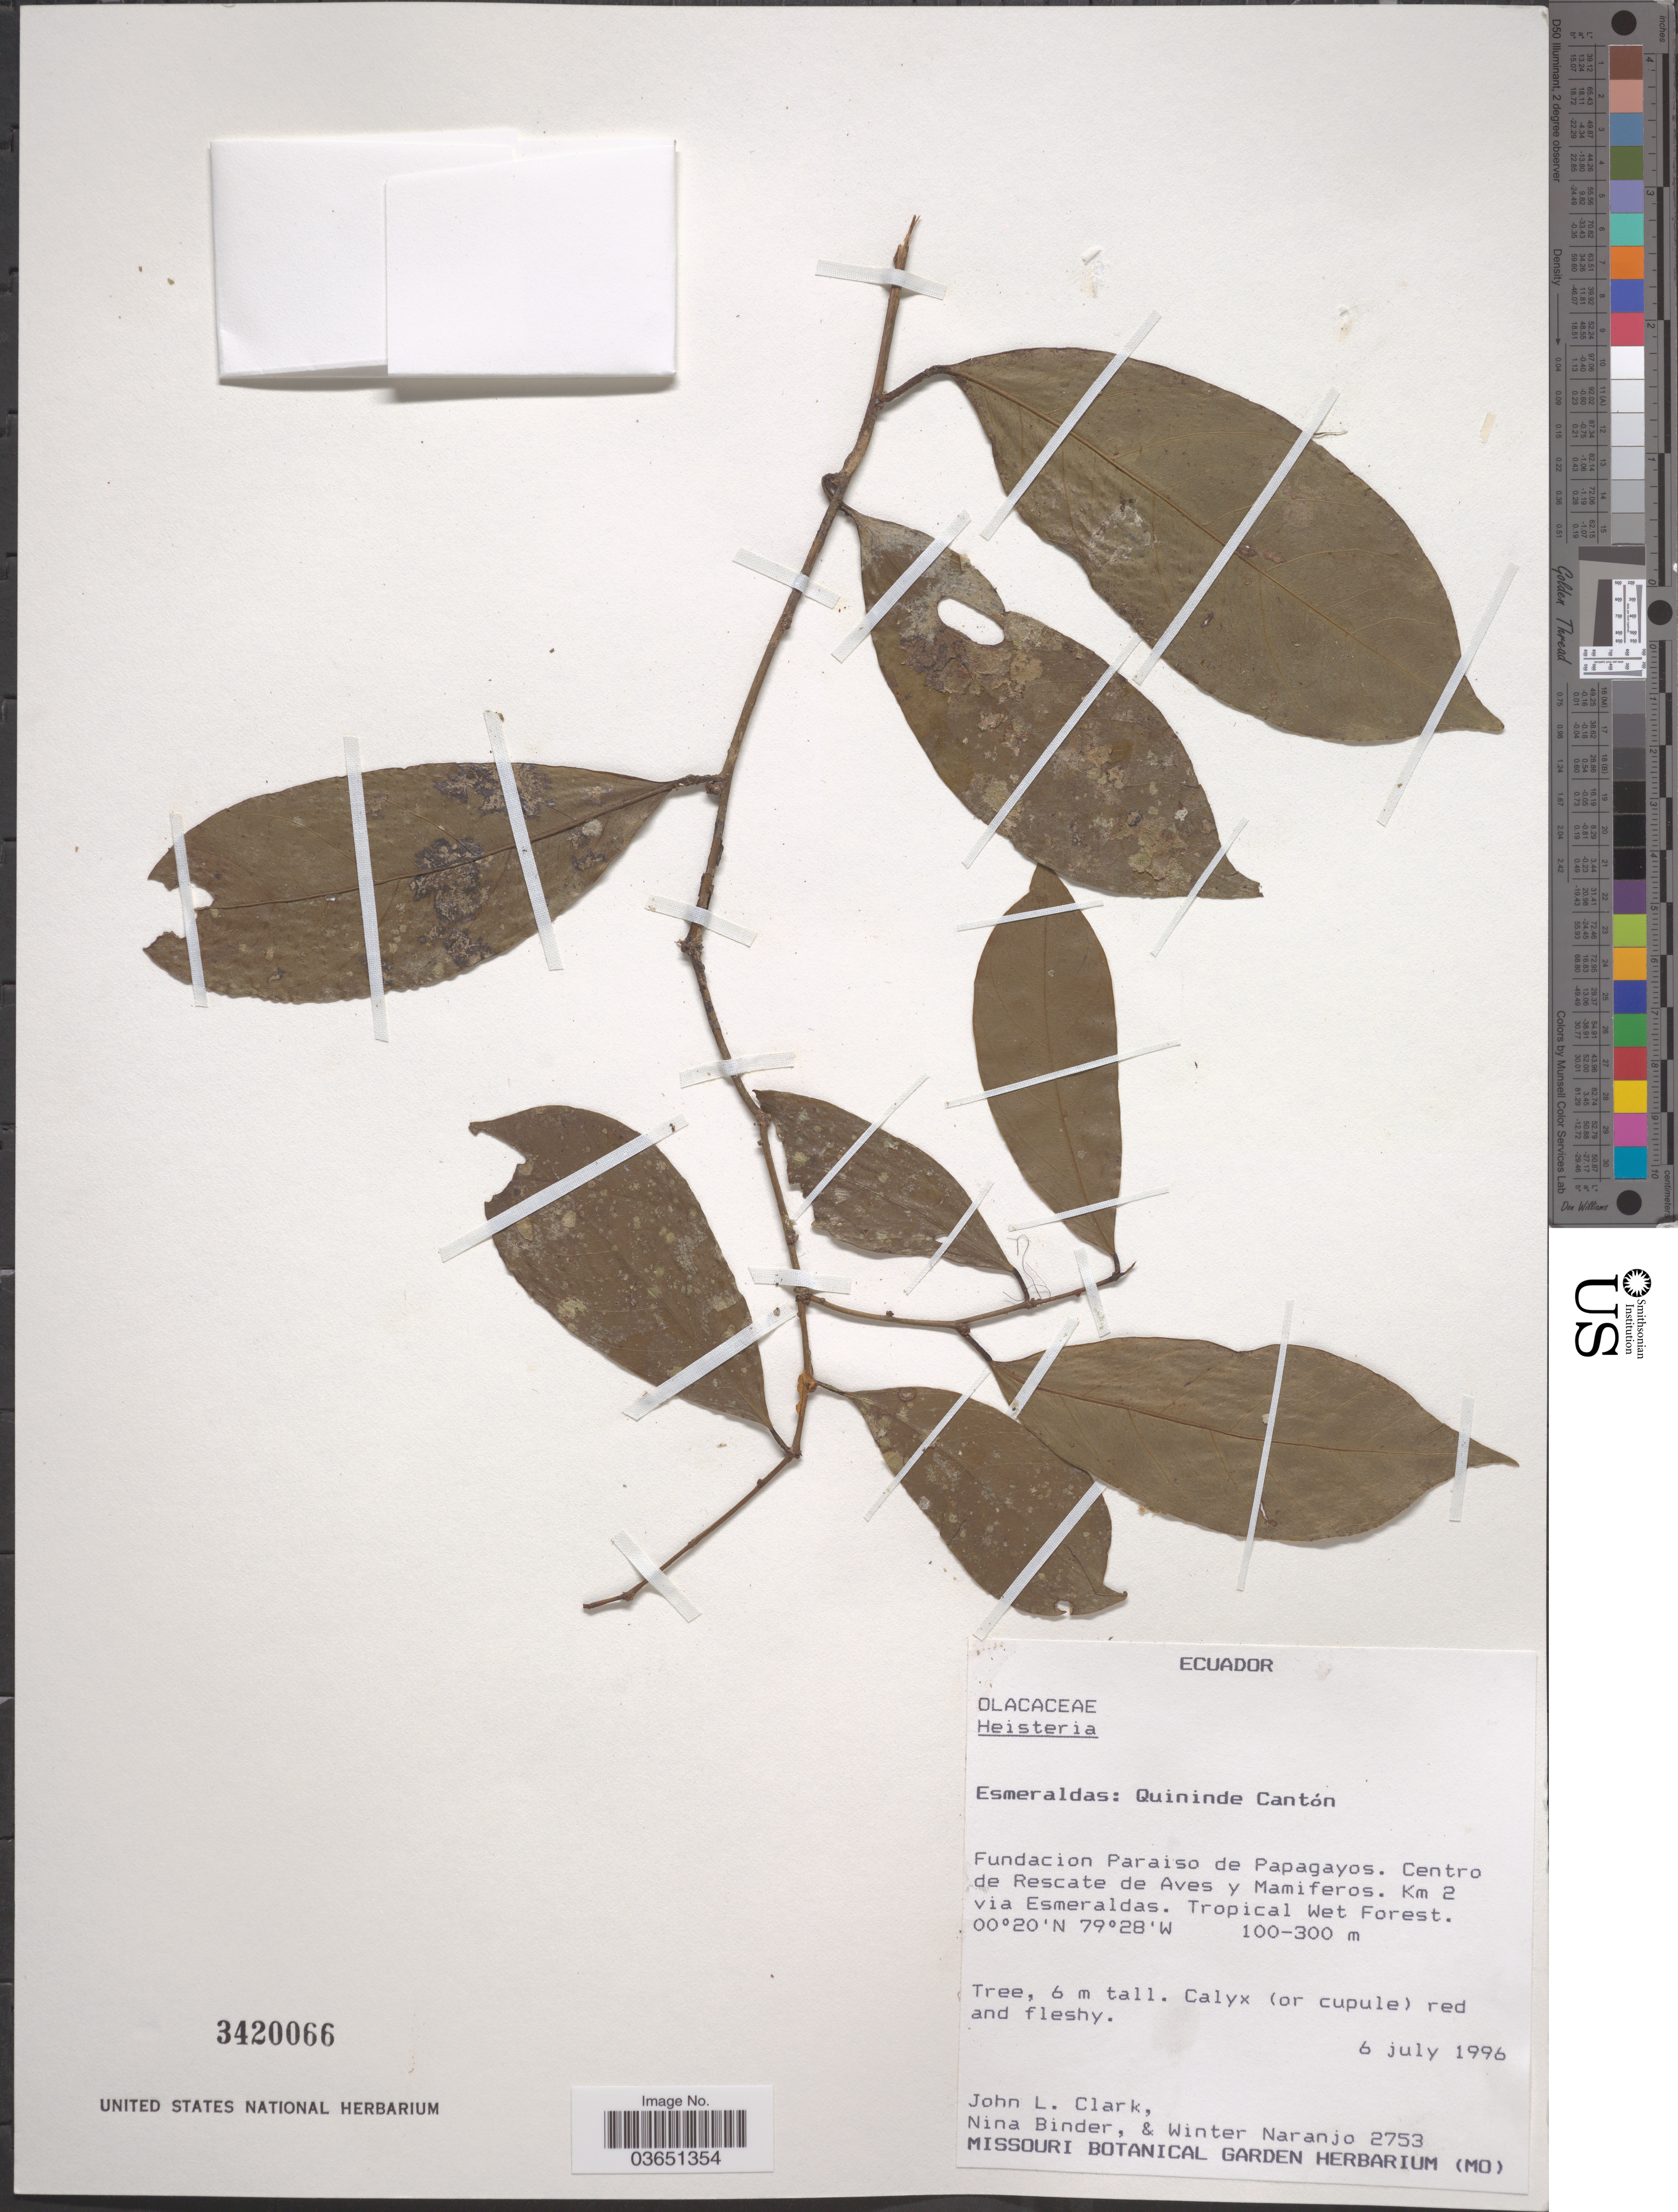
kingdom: Plantae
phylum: Tracheophyta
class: Magnoliopsida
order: Santalales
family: Erythropalaceae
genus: Heisteria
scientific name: Heisteria sp.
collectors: J. L. Clark, N. Binder & W. Naranjo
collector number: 2753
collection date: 1996-07-06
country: Ecuador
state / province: Esmeraldas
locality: Quinindé Cantón. Fundacion Paraiso de Papagayos. Centro de Rescate de Aves y Mamiferos. Km 2 via Esmeraldas.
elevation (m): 100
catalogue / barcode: US 3420066